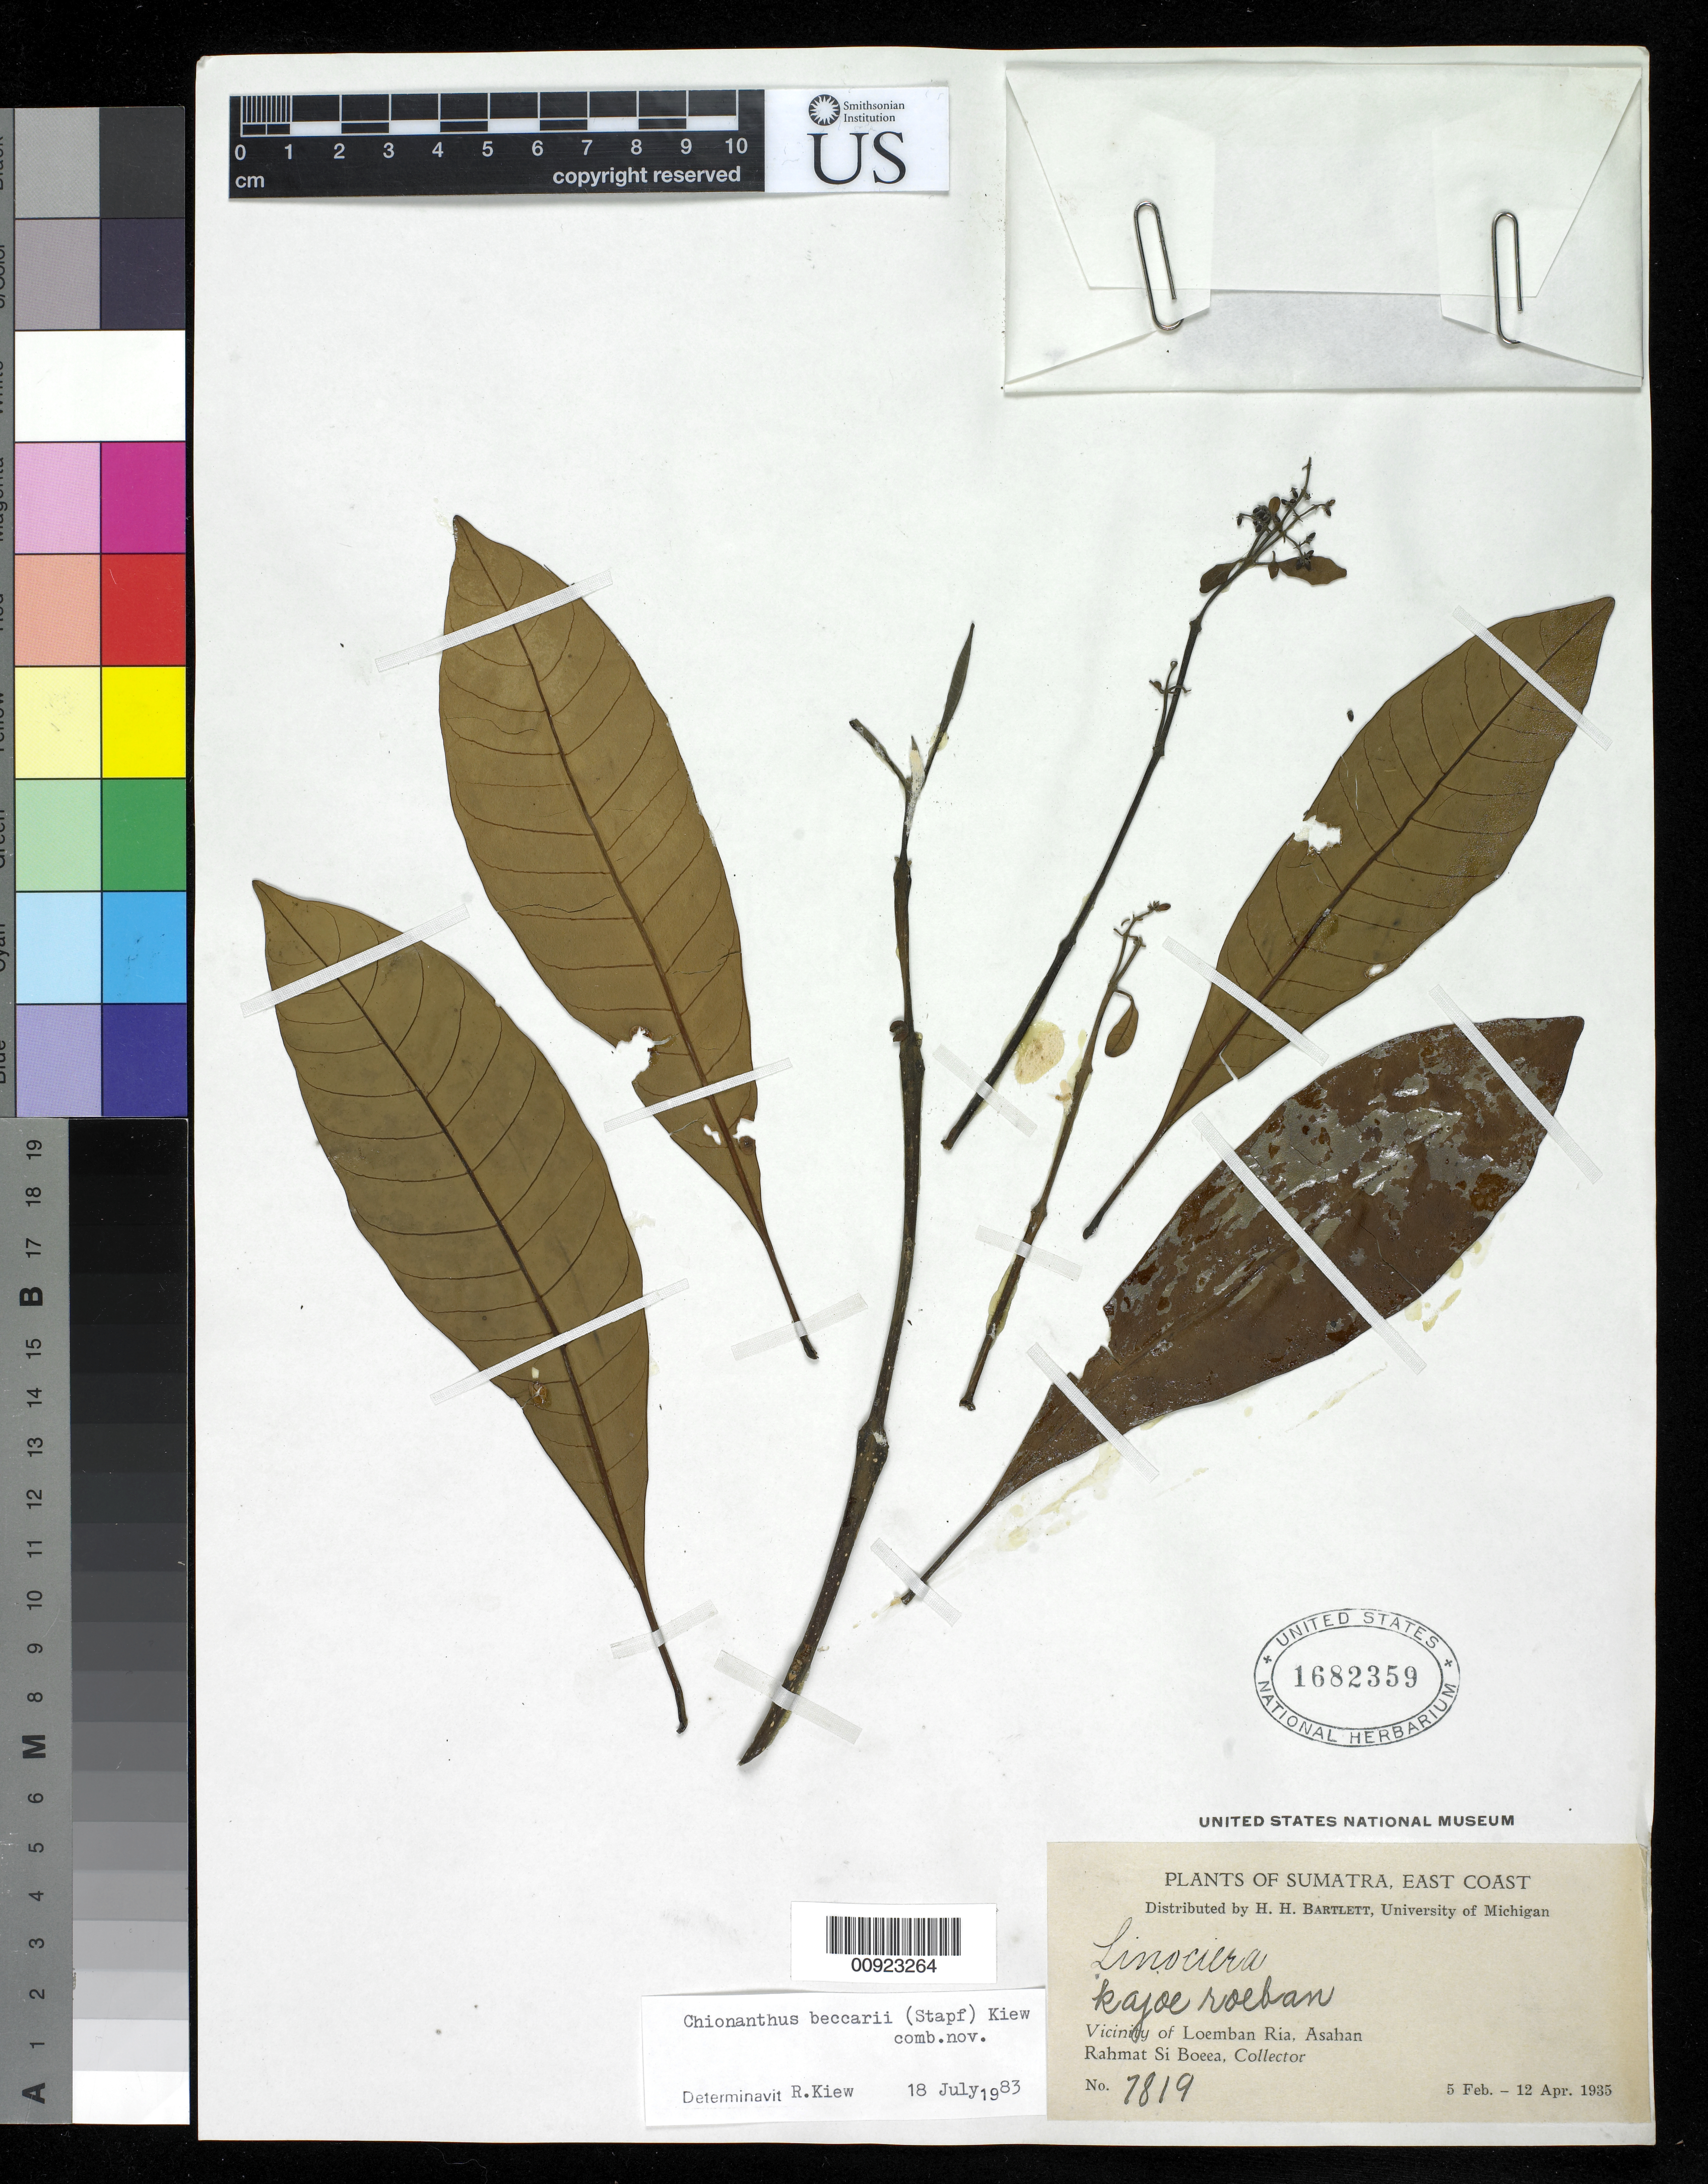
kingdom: Plantae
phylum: Tracheophyta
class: Magnoliopsida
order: Lamiales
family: Oleaceae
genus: Chionanthus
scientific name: Chionanthus beccarii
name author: (Staph.) Kiew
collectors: Rahmat Si Boeea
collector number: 7819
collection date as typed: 05 Feb 1935 to 12 Apr 1935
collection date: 1935-02-05/1935-04-12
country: Indonesia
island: Sumatra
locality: Vicinity of Loemban Ria, Asahan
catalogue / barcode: US 1682359